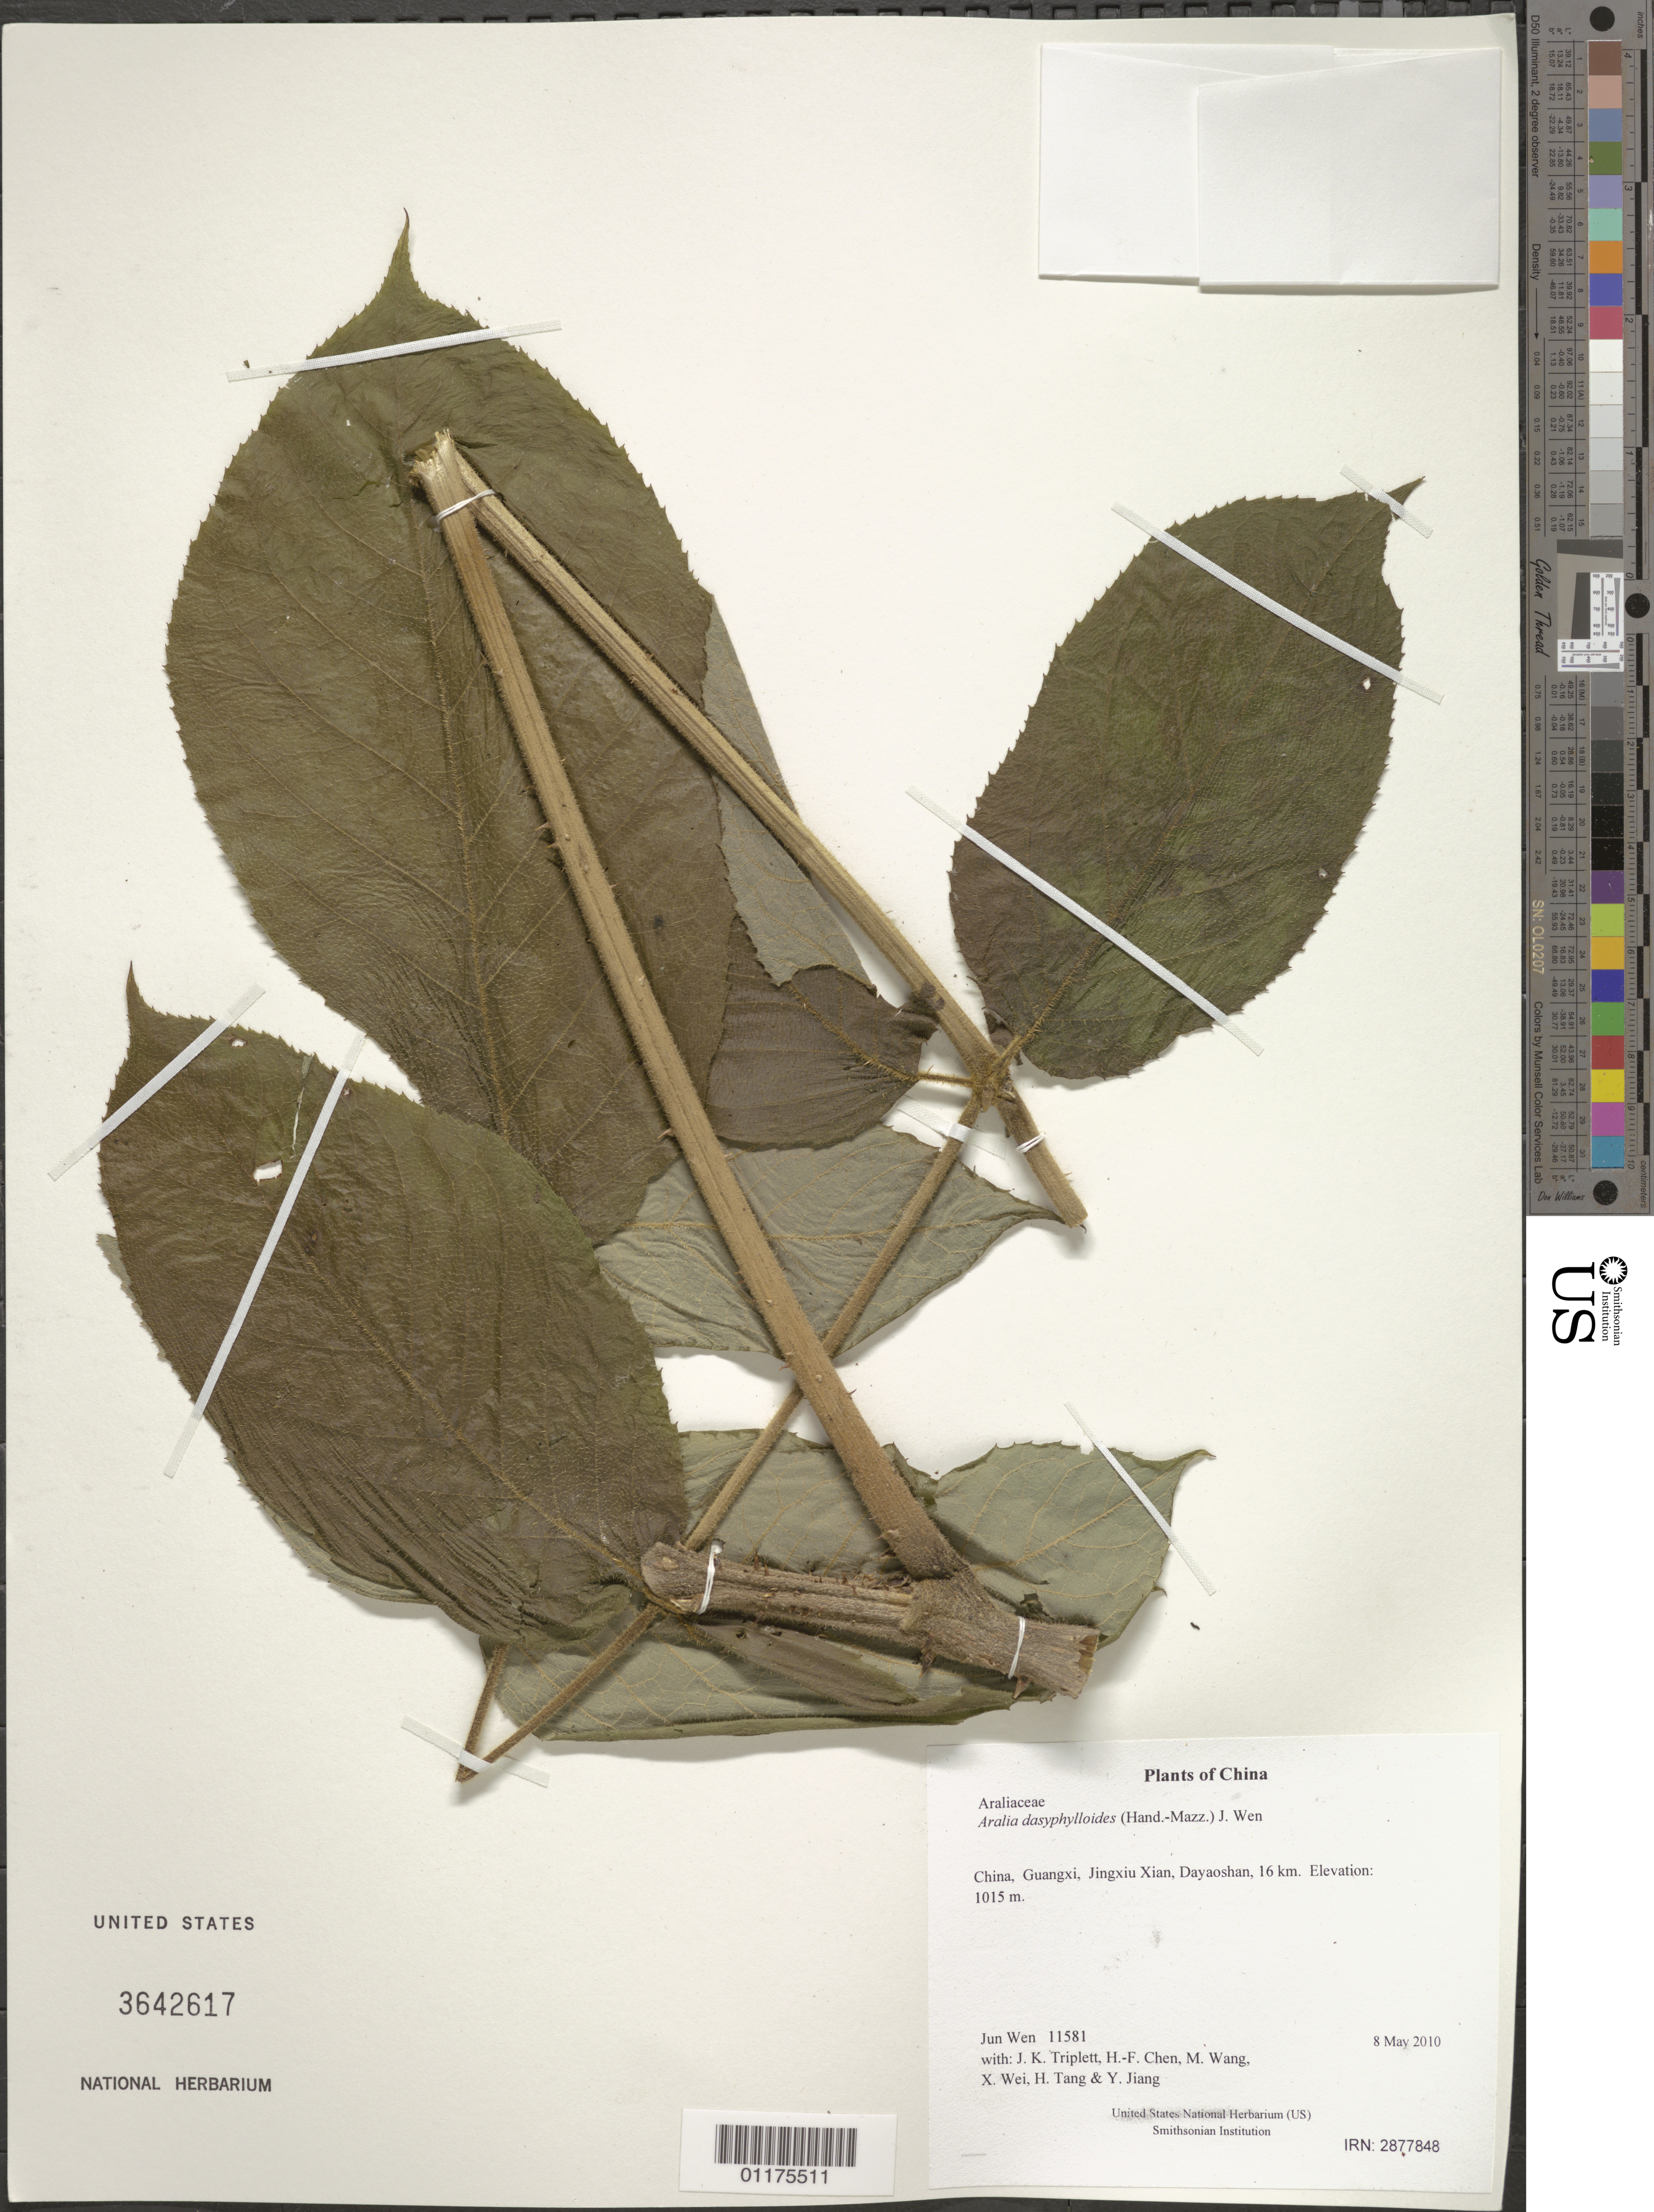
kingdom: Plantae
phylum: Tracheophyta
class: Magnoliopsida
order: Apiales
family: Araliaceae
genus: Aralia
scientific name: Aralia dasyphylloides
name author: (Hand.-Mazz.) J. Wen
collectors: J. Wen, J. K. Triplett, H.-F. Chen, M. Wang, X. Wei, H. Tang & Y. Jiang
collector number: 11581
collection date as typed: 8 May 2010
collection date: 2010-05-08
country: China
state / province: Guangxi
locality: Jingxiu Xian, Dayaoshan, 16 km.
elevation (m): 1015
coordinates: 24 08.714 N, 110 14.355 E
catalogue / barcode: US 3642617